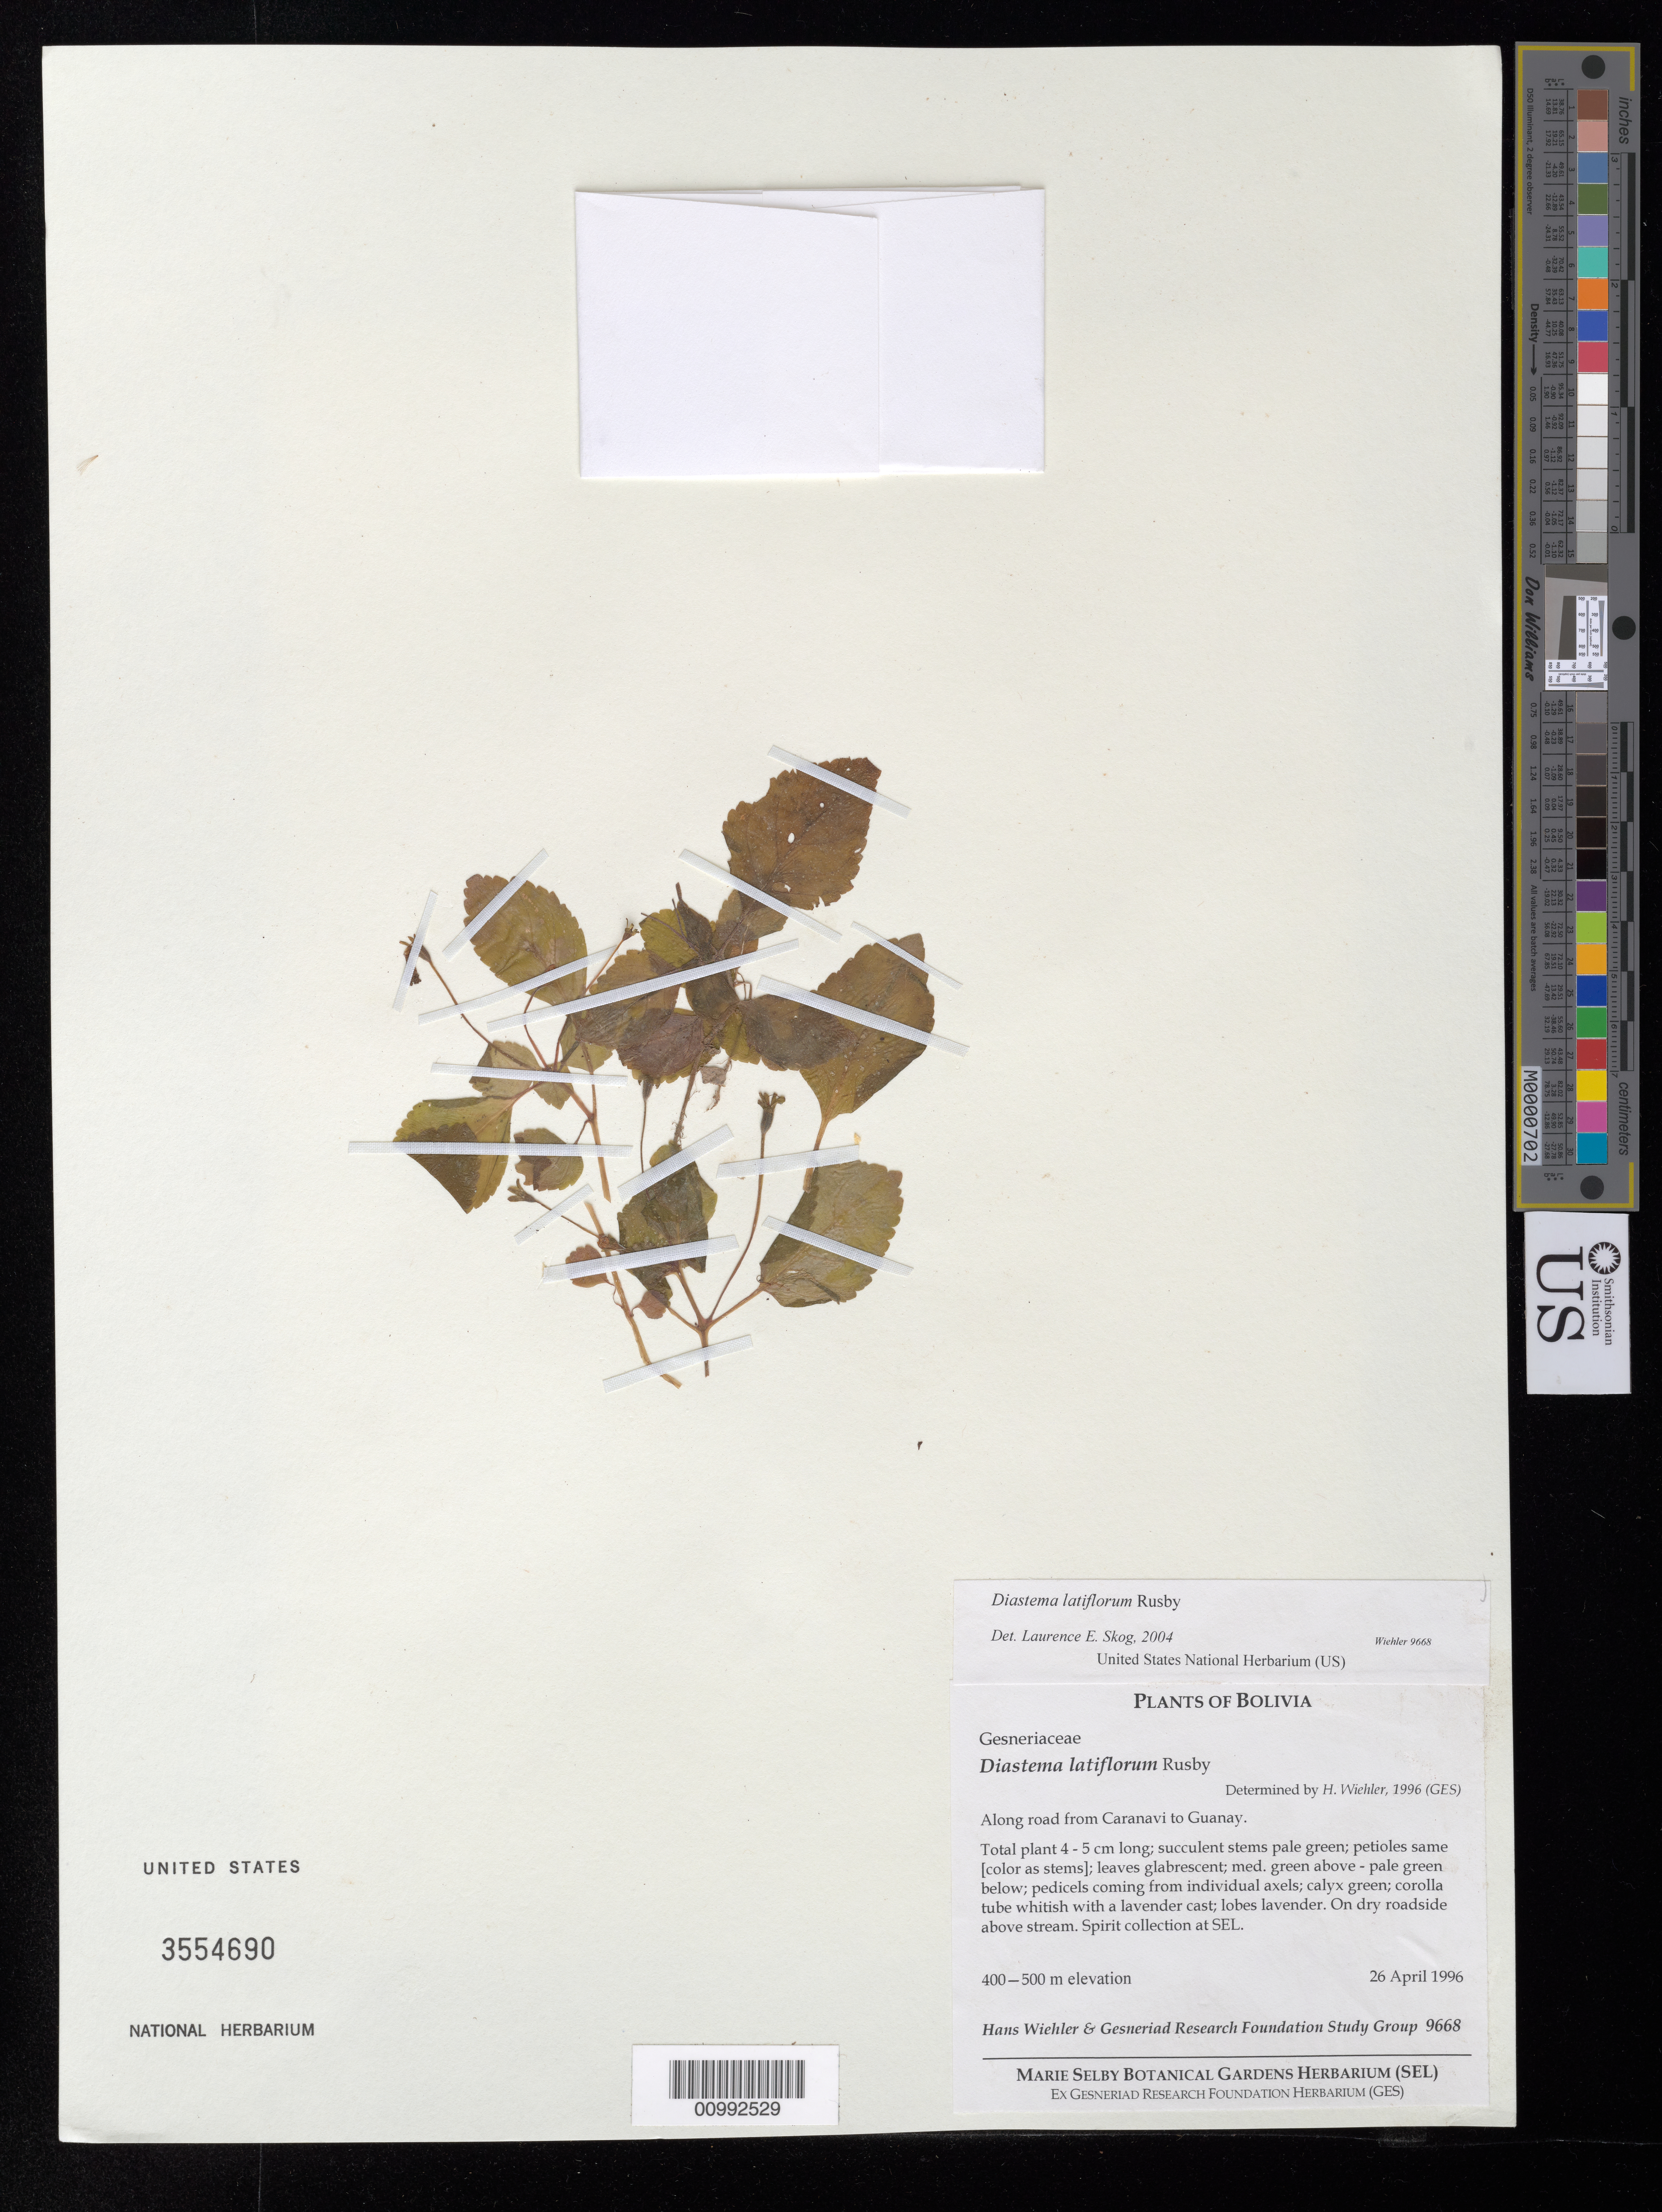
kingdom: Plantae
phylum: Tracheophyta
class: Magnoliopsida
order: Lamiales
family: Gesneriaceae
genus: Diastema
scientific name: Diastema latiflorum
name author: Rusby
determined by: Skog, Laurence E.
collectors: H. J. Wiehler & GRF Study Group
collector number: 9668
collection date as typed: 26 Apr 1996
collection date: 1996-04-26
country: Bolivia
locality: Along road from Caranavi to Guanay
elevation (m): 400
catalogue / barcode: US 3554690